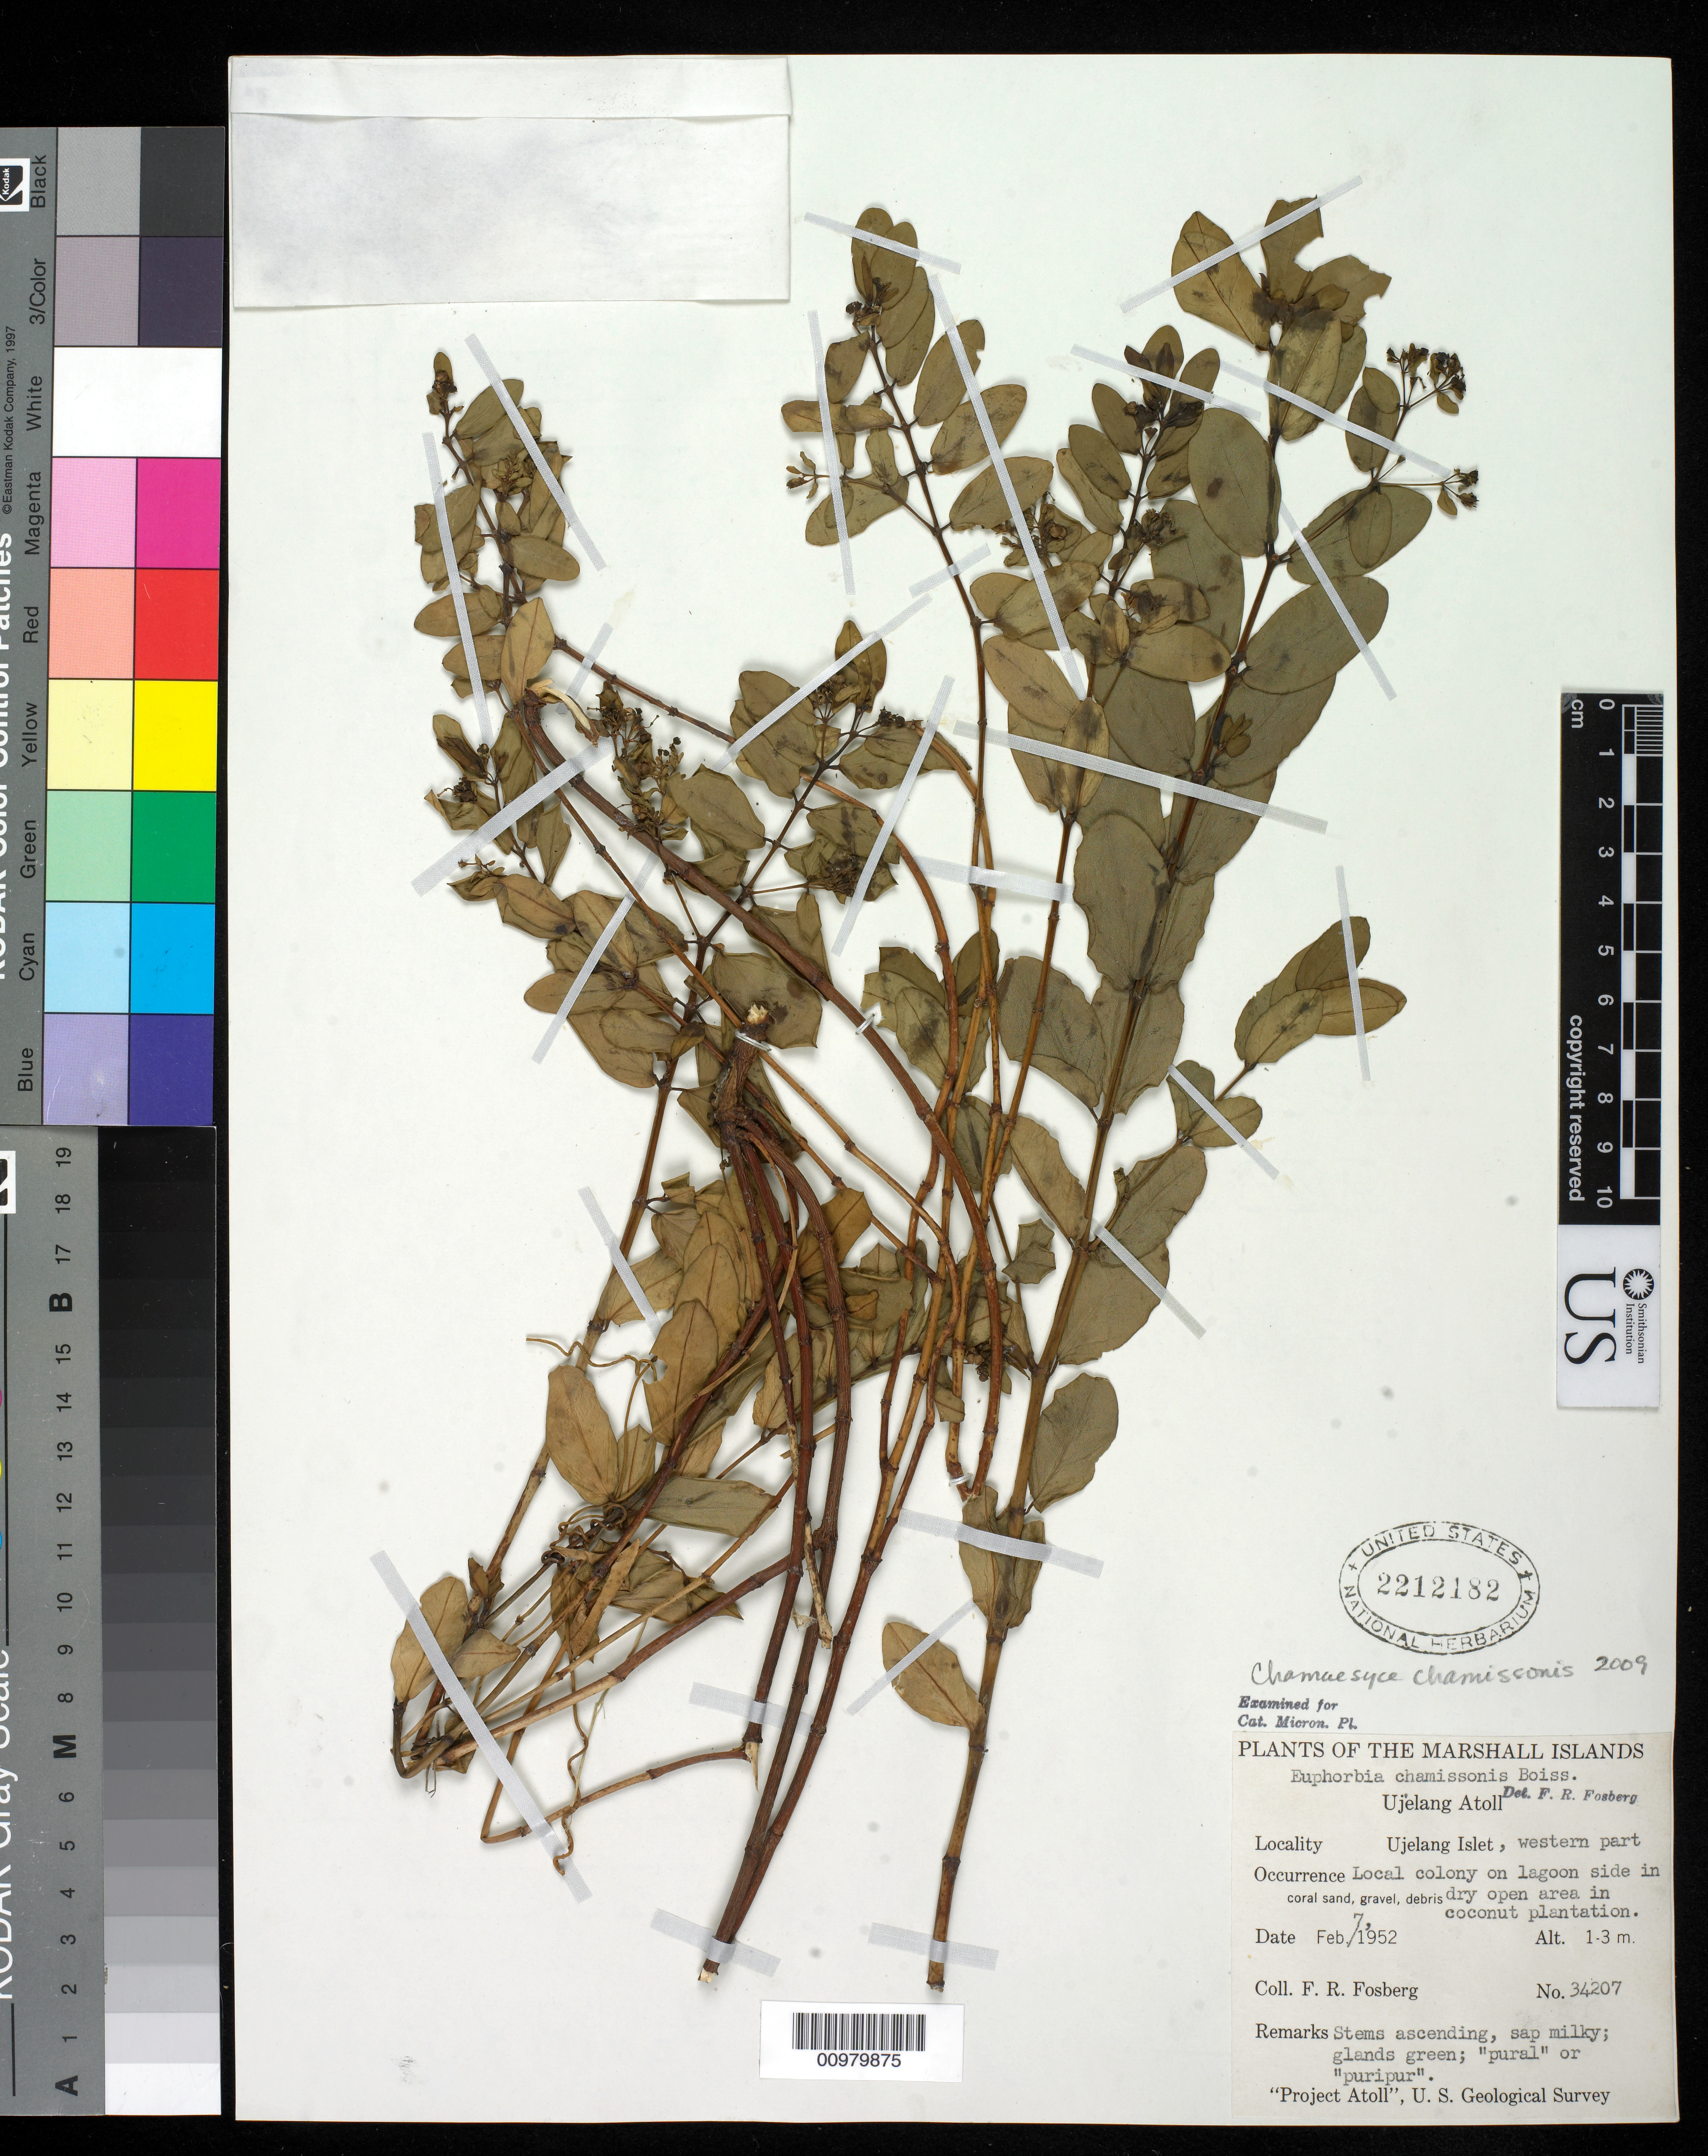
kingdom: Plantae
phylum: Tracheophyta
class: Magnoliopsida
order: Malpighiales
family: Euphorbiaceae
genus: Euphorbia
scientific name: Euphorbia chamissonis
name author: (Klotzsch ex Klotzsch & Garcke) Boiss.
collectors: F. R. Fosberg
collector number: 34207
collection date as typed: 07 Feb 1952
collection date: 1952-02-07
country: Marshall Islands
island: Ujelang Atoll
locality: Ujelang Islet, western part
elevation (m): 1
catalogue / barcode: US 2212182